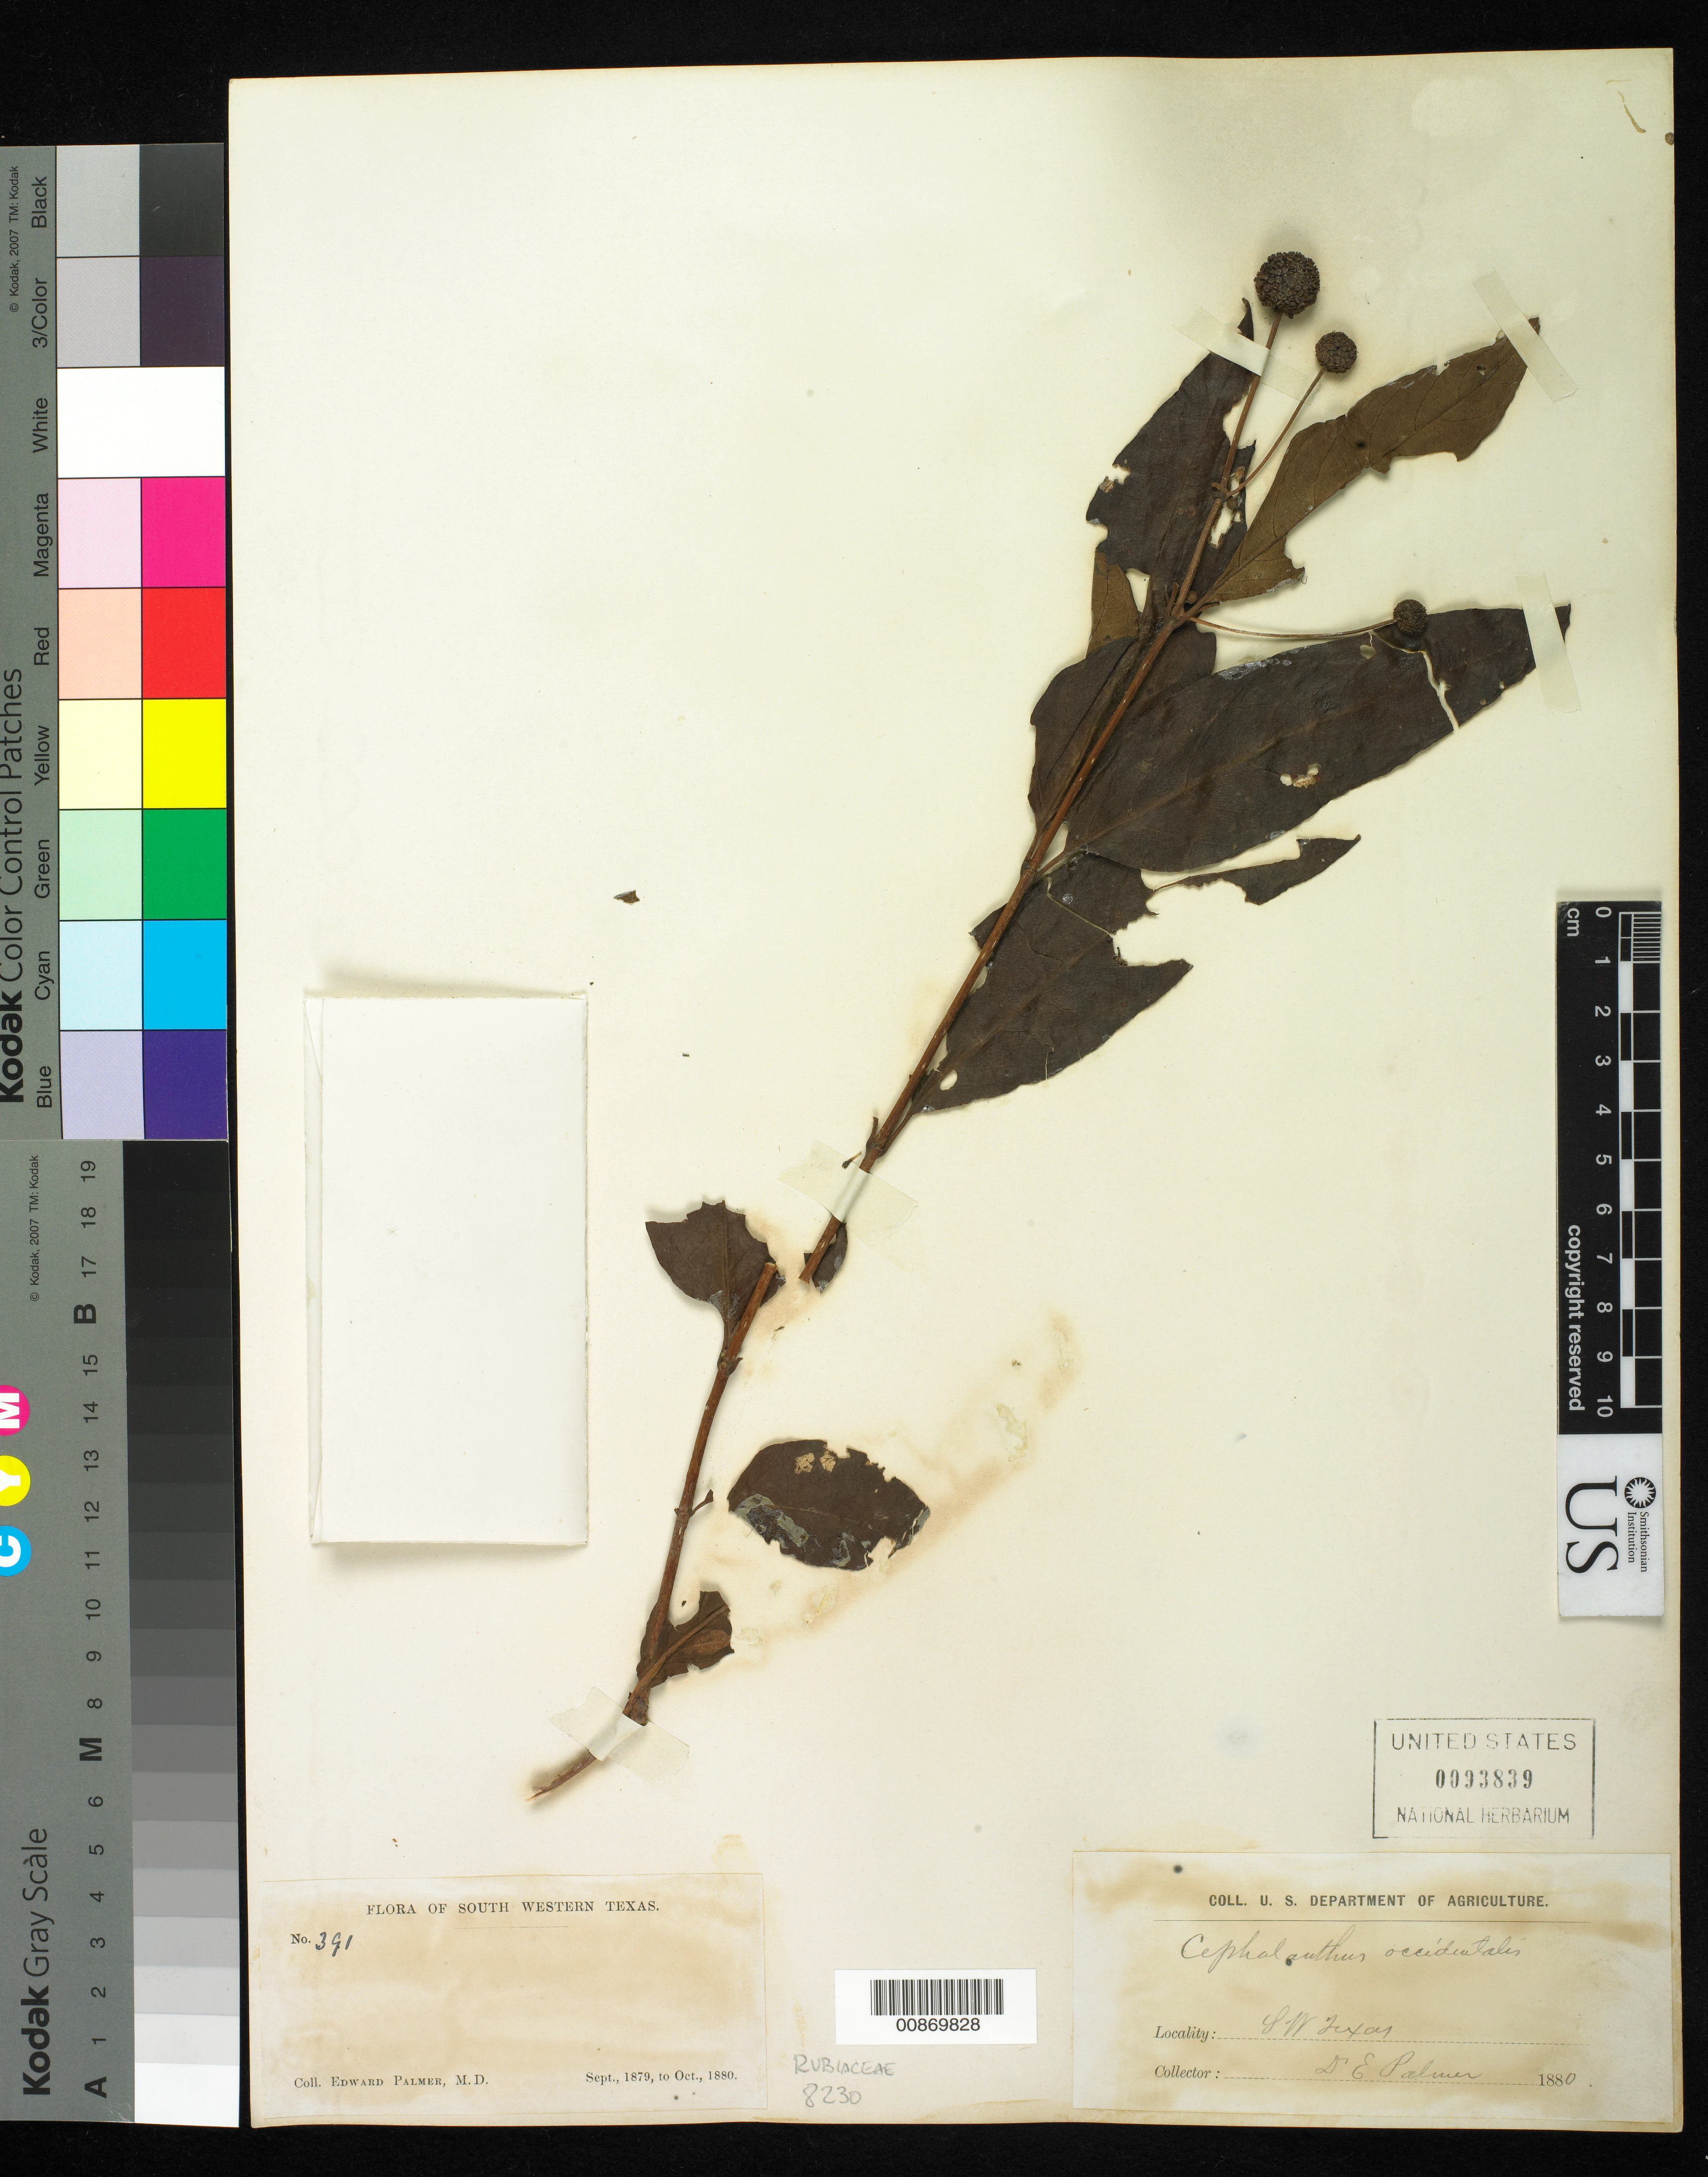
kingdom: Plantae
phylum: Tracheophyta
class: Magnoliopsida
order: Gentianales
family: Rubiaceae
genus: Cephalanthus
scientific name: Cephalanthus occidentalis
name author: L.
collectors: E. Palmer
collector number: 391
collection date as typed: Sep 1879 to -- Oct 1880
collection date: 1879-09/1880-10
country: United States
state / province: Texas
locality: South Western Texas.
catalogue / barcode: US 93839